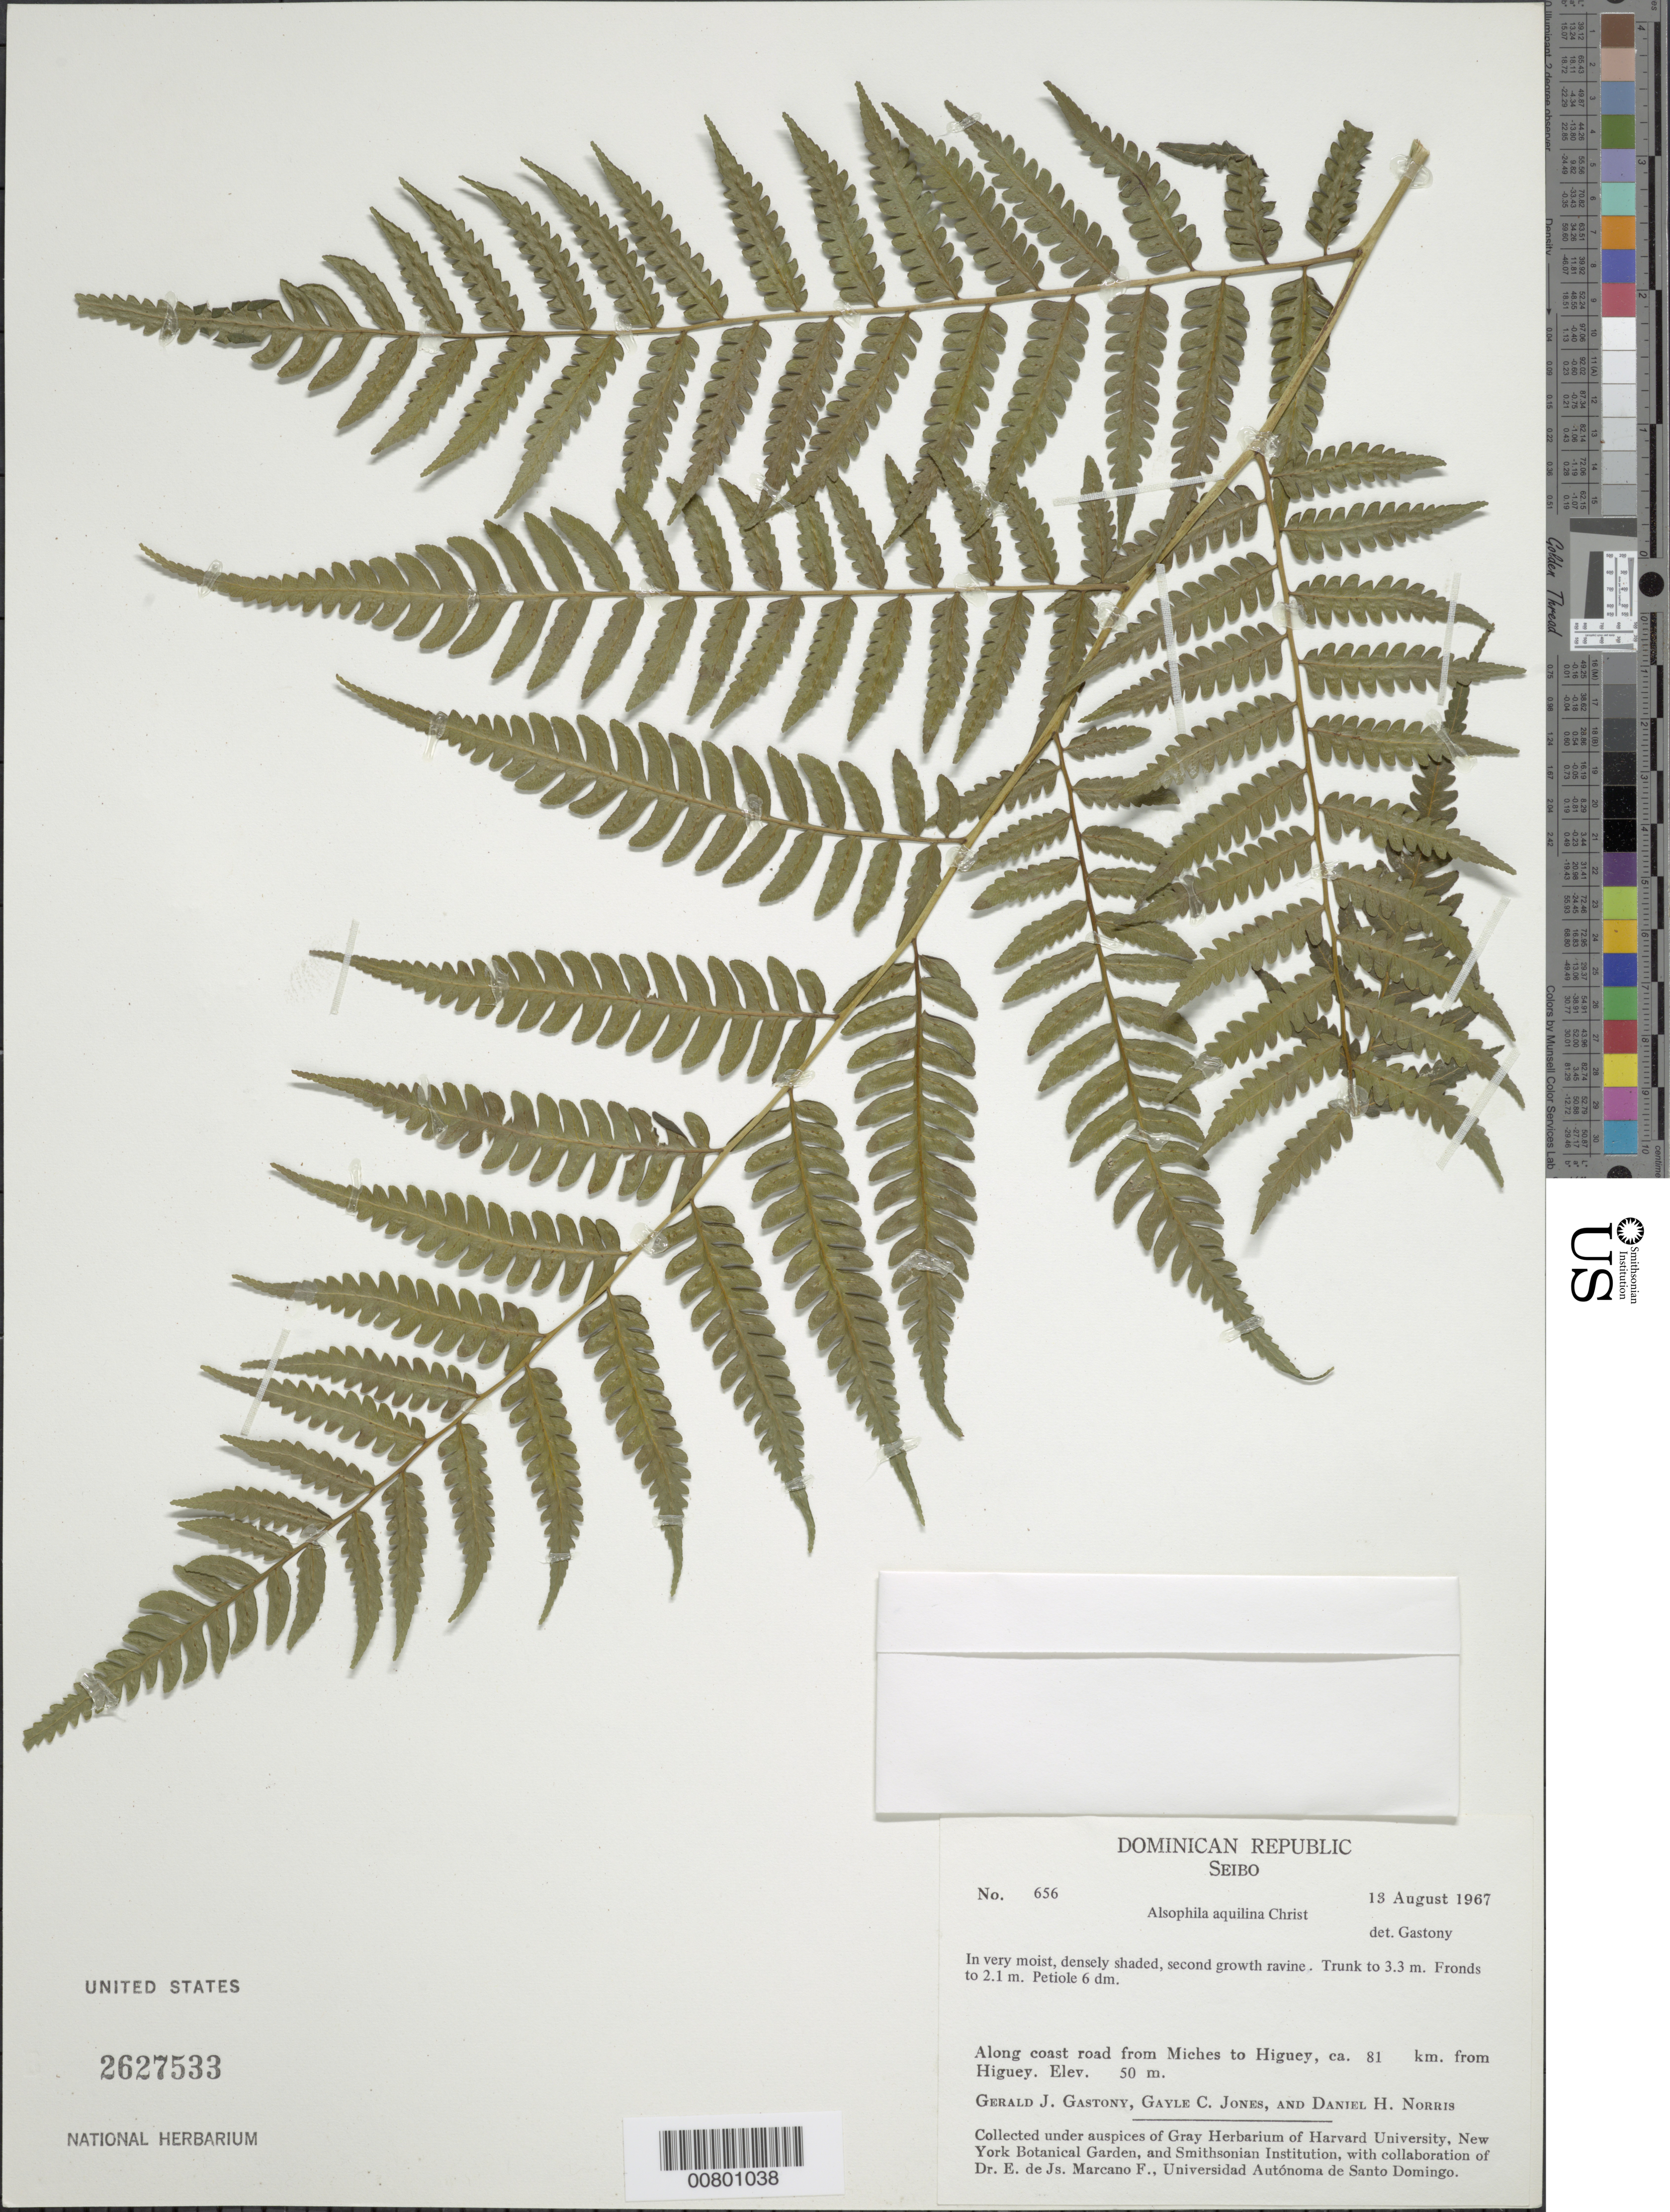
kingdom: Plantae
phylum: Tracheophyta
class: Polypodiopsida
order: Cyatheales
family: Cyatheaceae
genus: Cyathea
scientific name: Cyathea parvula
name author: (Jenman) Domin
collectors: G. Gastony, G. C. Jones & D. H. Norris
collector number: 656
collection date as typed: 13 Aug 1967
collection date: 1967-08-13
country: Dominican Republic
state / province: El Seibo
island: Hispaniola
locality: Miches to Higuey road, 81 km from Higuey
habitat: Very moist, densely shaded, second growth ravine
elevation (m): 50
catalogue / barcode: US 2627533